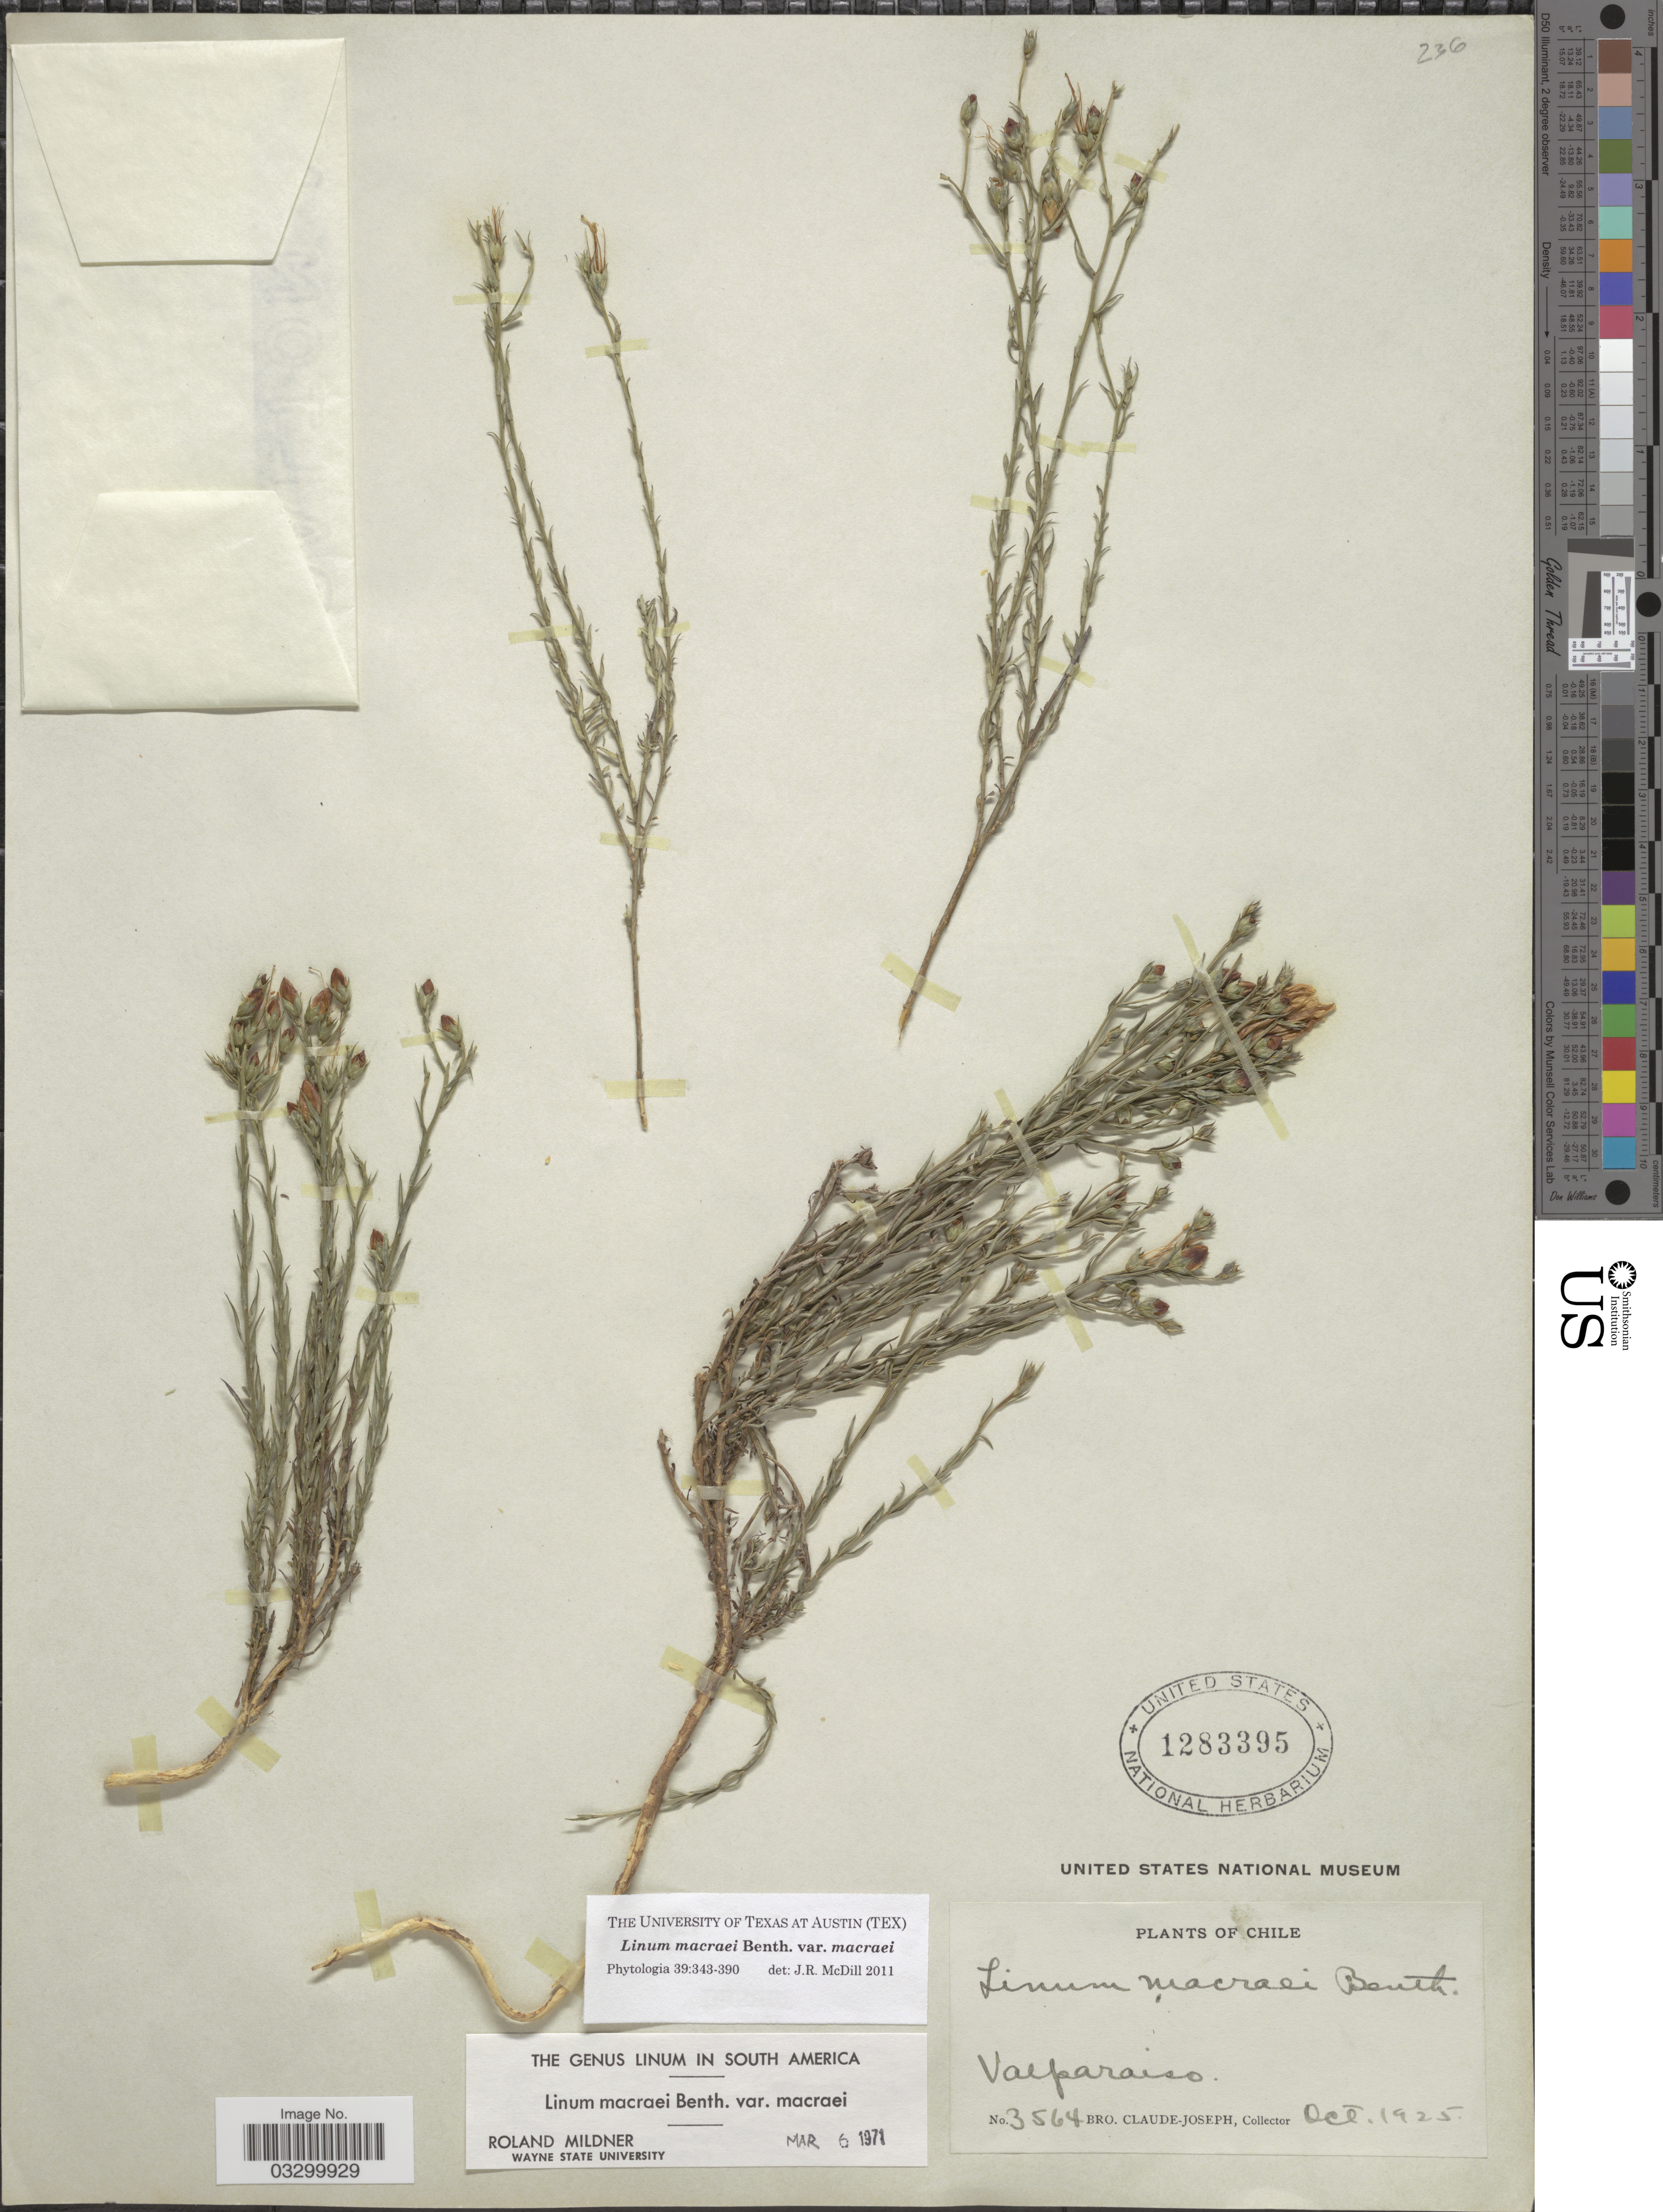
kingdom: Plantae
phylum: Tracheophyta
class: Magnoliopsida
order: Malpighiales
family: Linaceae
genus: Linum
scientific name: Linum macraei var. macraei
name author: Benth.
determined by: McDill, J. R.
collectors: Bro. Claude-Joseph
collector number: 3564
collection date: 1925-10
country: Chile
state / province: Valparaíso (V)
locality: Valparaiso.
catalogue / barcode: US 1283395